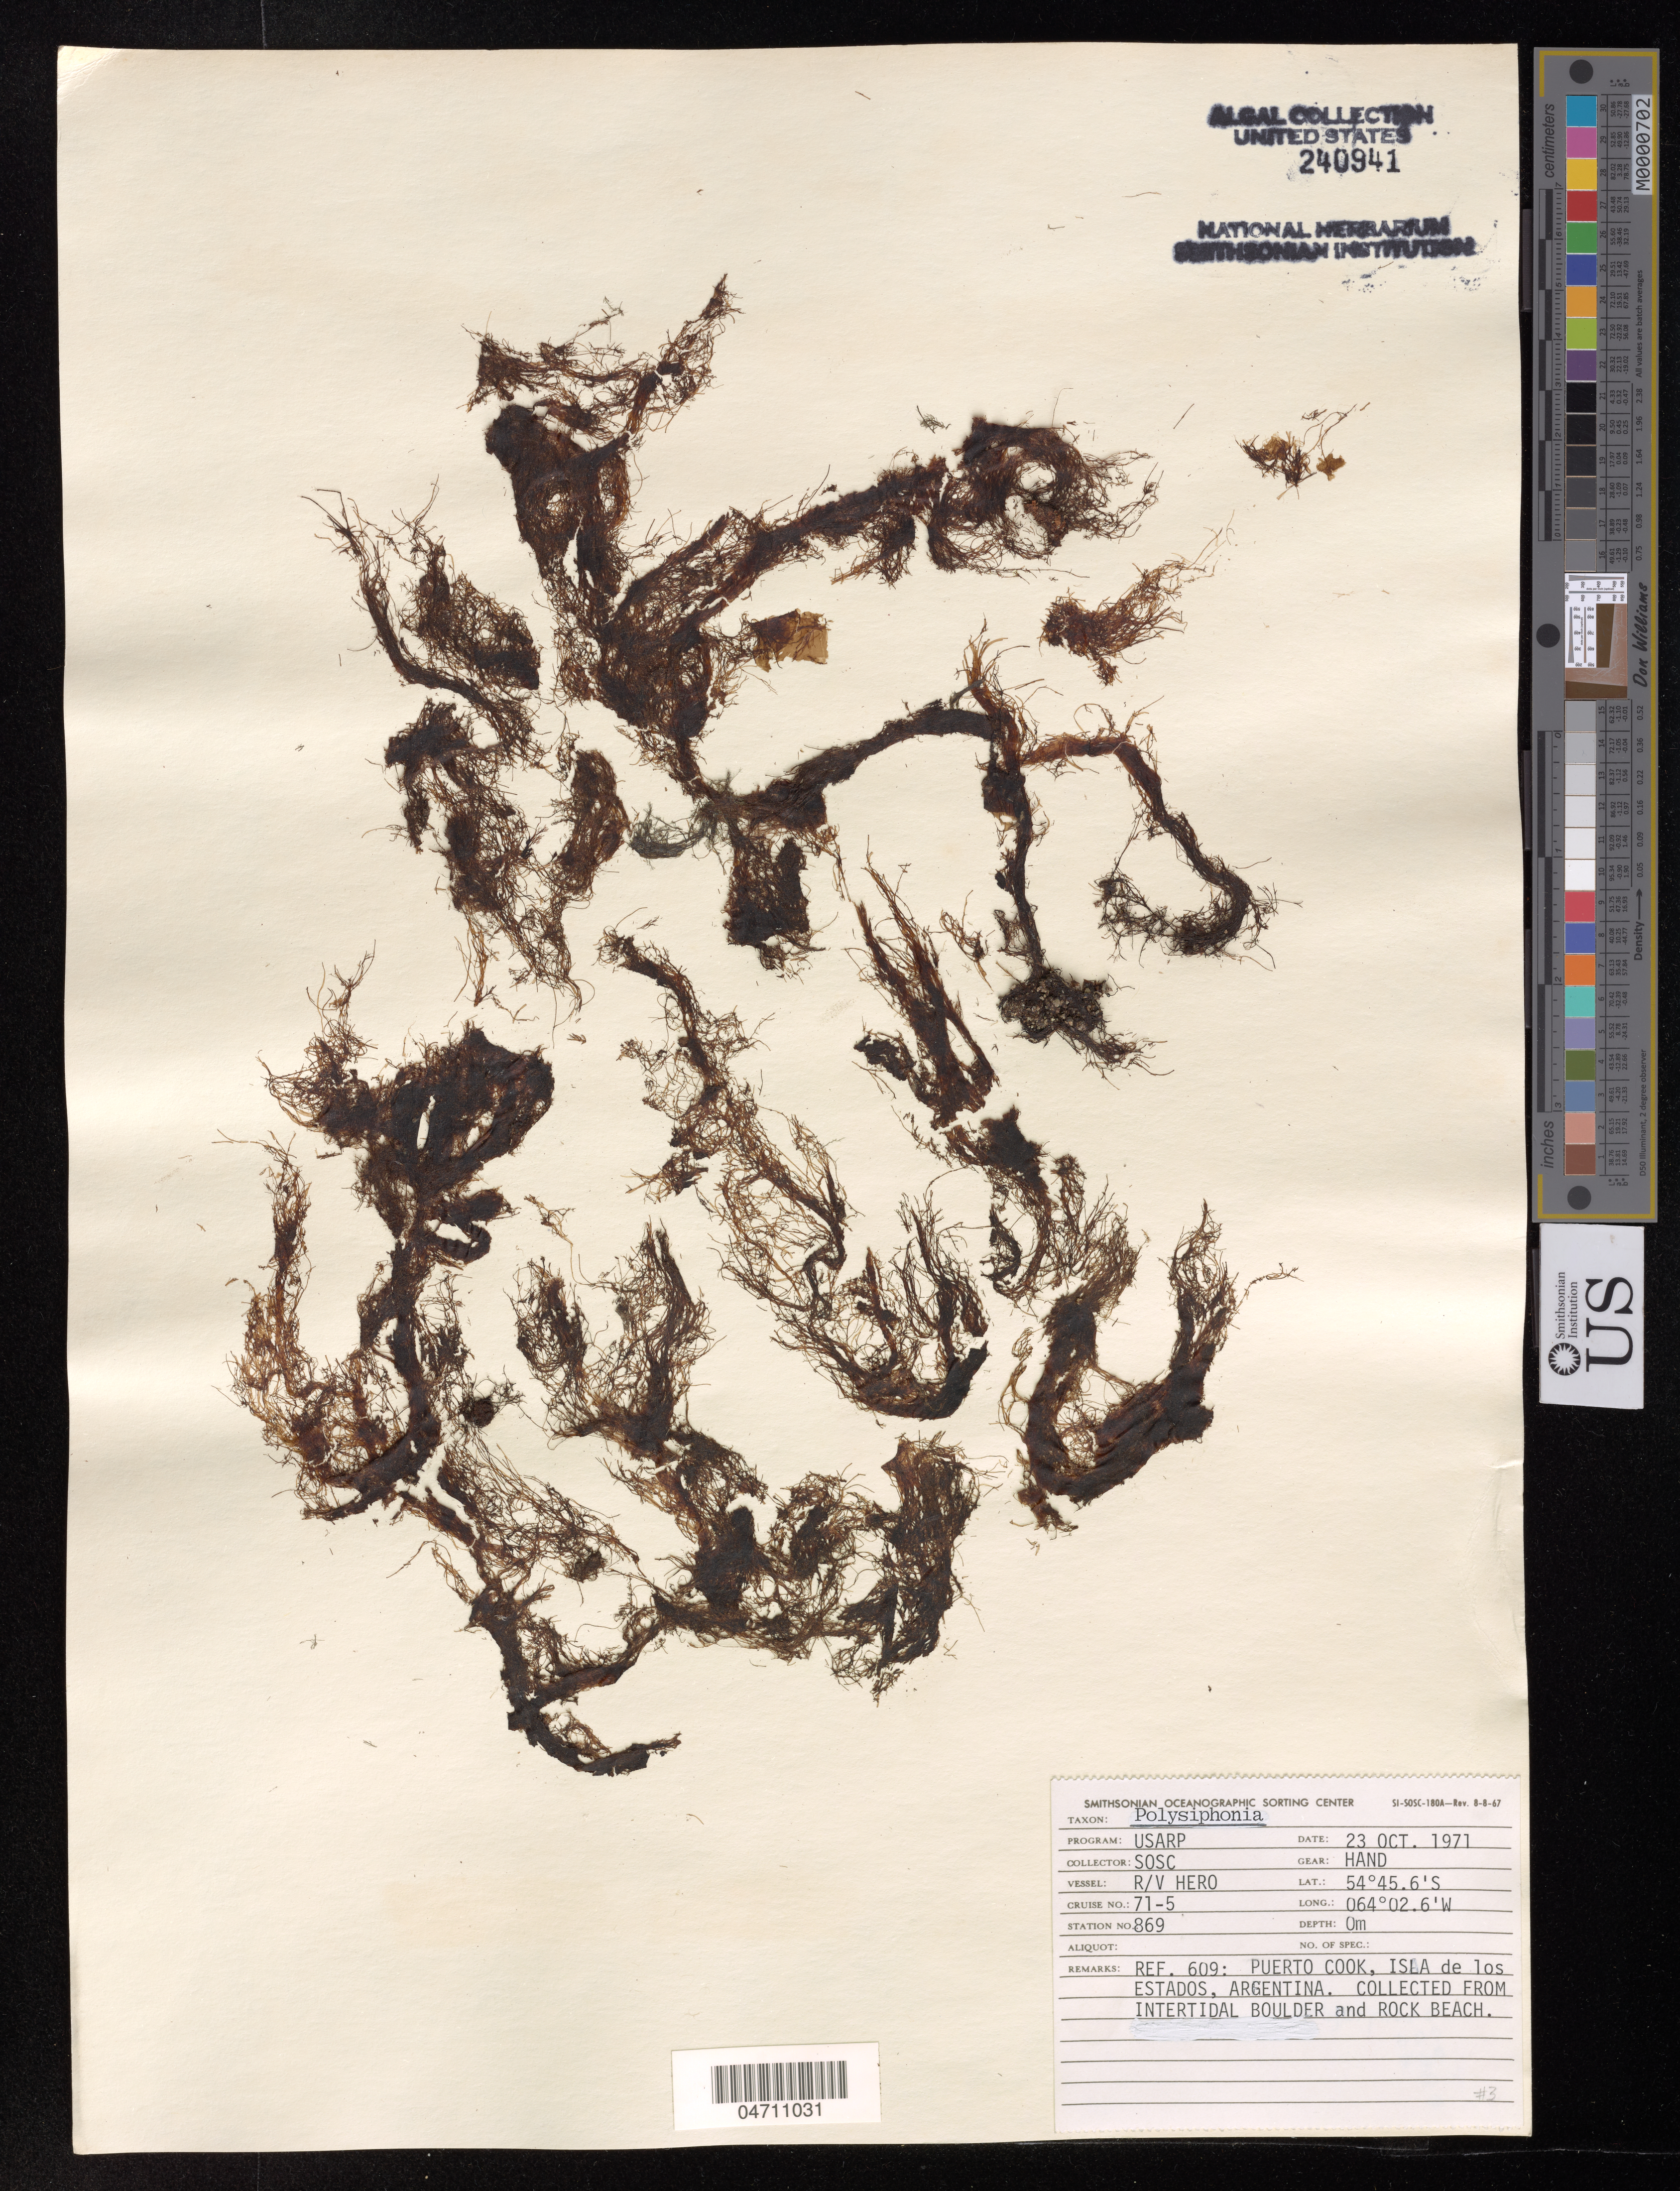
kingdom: Plantae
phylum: Rhodophyta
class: Florideophyceae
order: Ceramiales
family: Rhodomelaceae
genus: Polysiphonia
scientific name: Polysiphonia sp.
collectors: SOSC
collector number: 609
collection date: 1971-10-23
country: Argentina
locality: Puerto Cook, Isla de los Estados. Intertidal Boulder and Rock Beach.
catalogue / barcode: US 240941